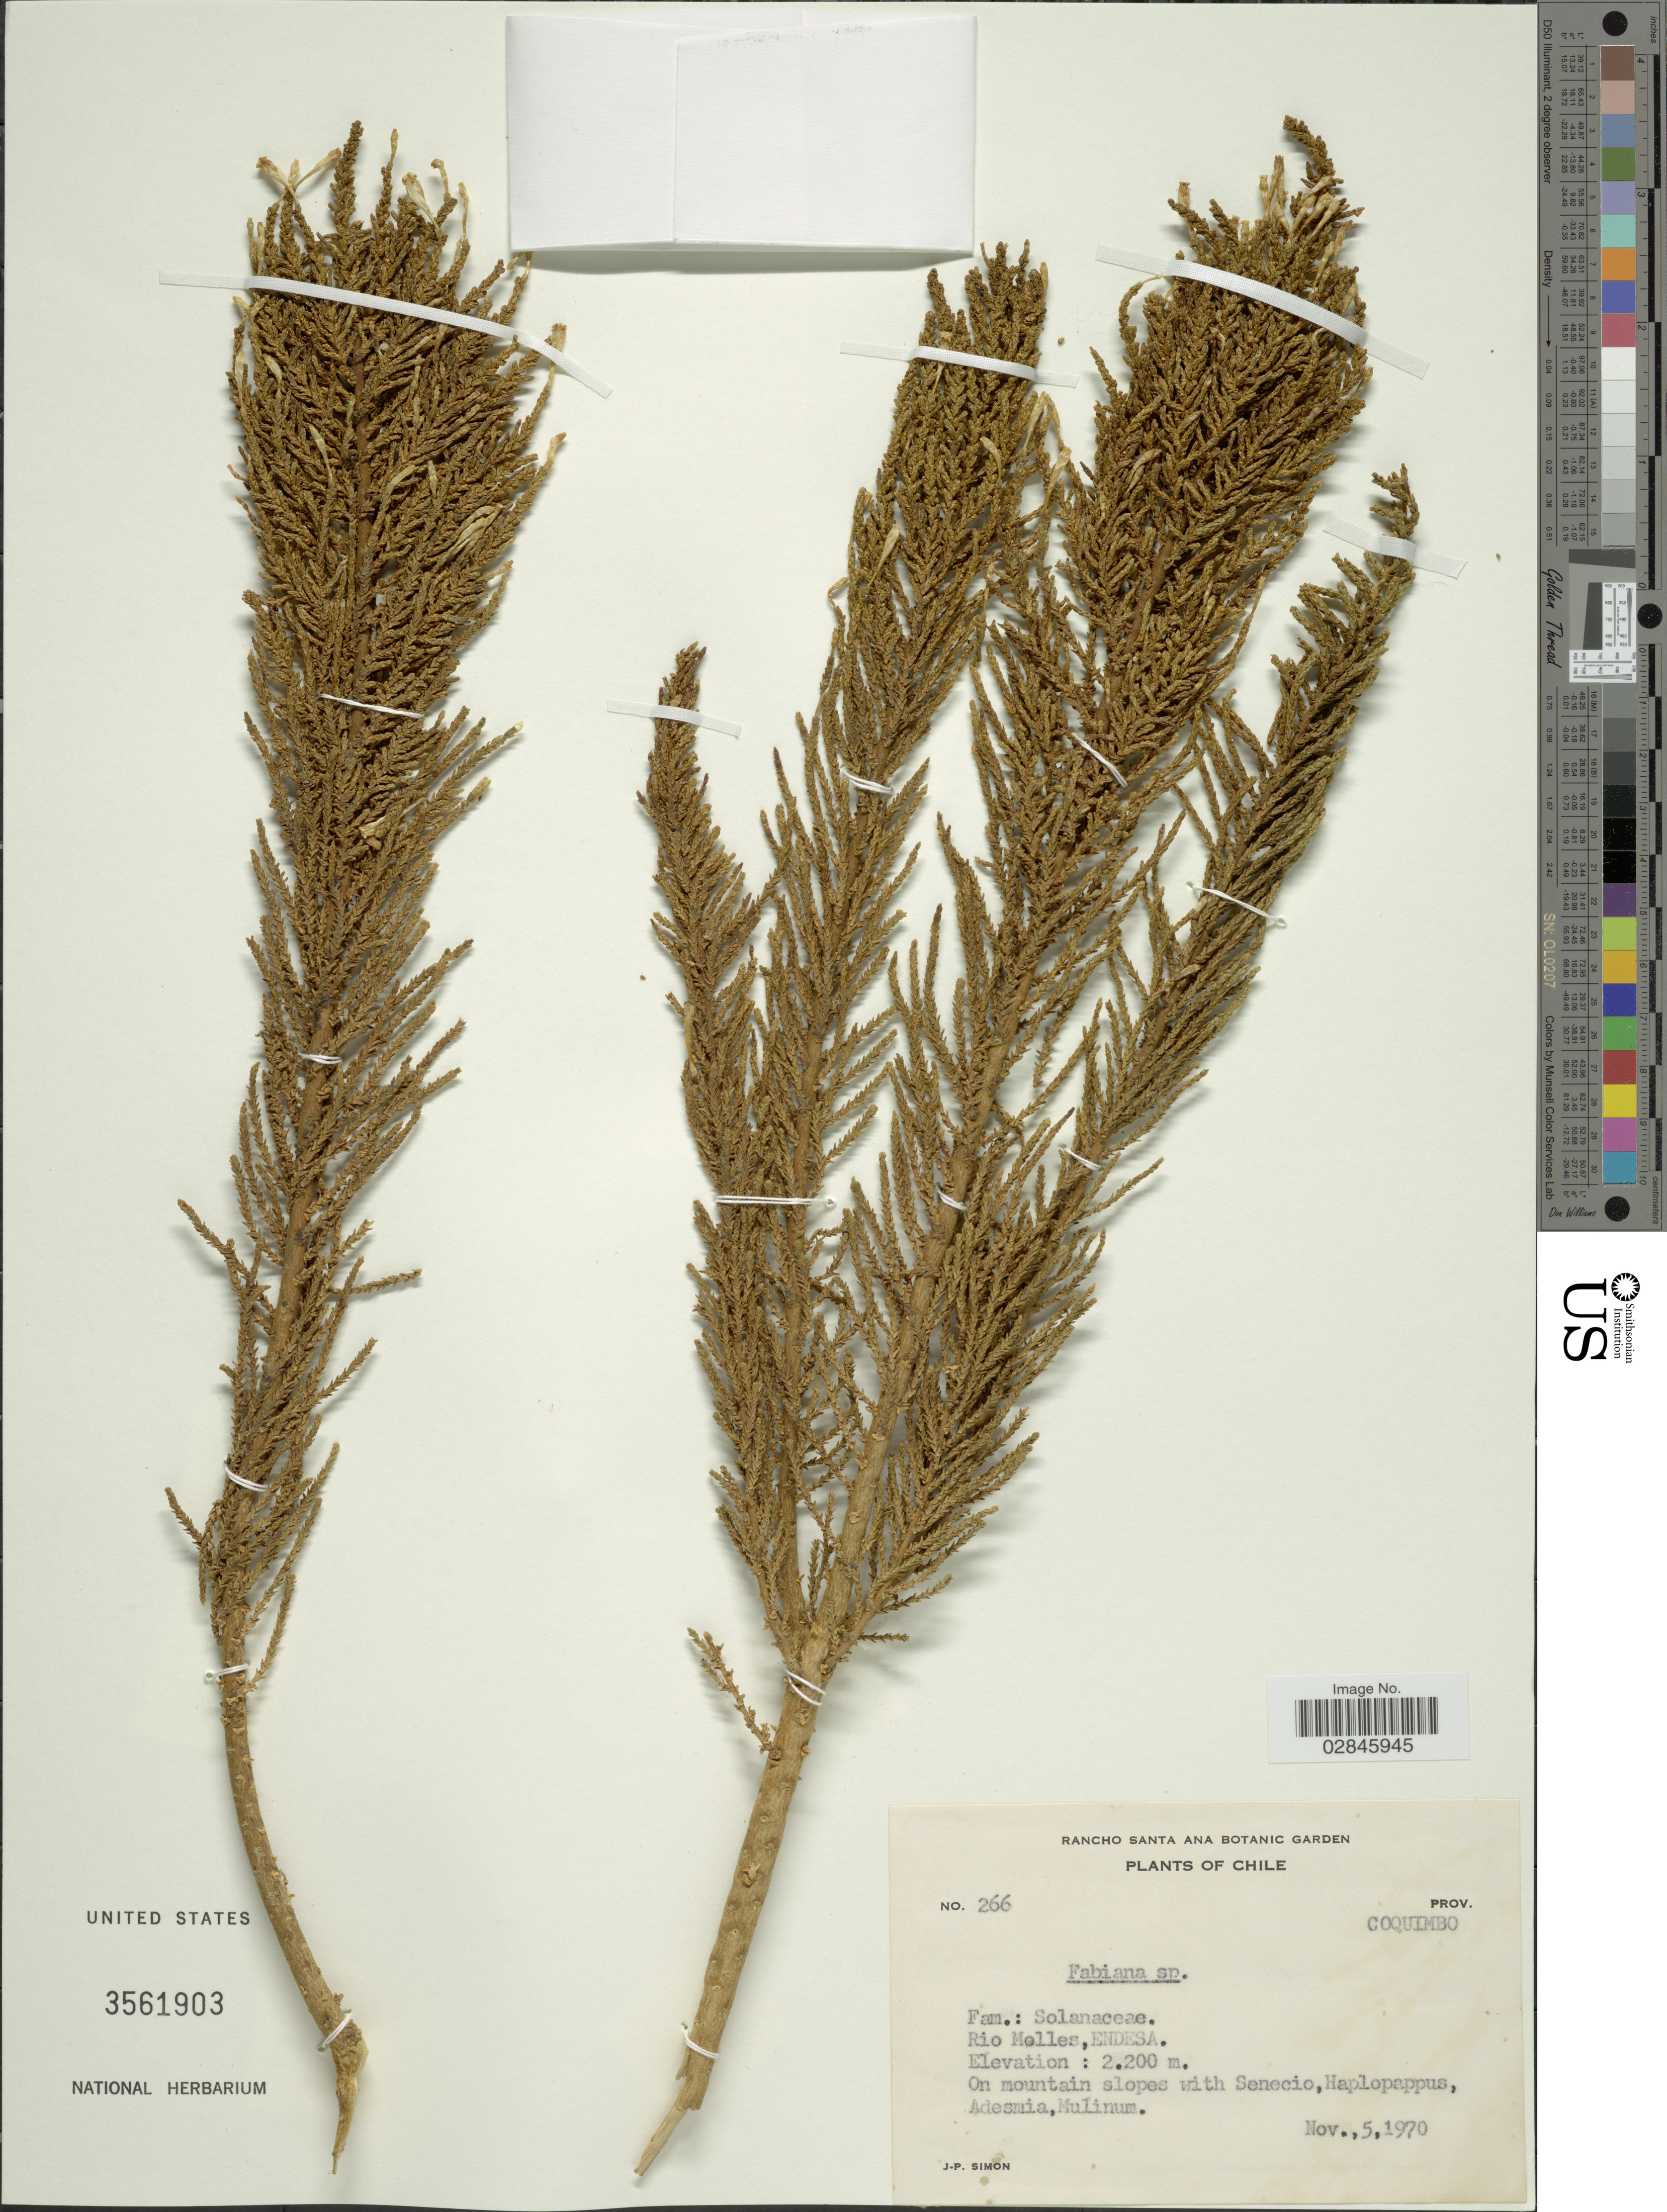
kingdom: Plantae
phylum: Tracheophyta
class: Magnoliopsida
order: Solanales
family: Solanaceae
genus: Fabiana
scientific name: Fabiana sp.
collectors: J.-P. Simon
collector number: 266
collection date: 1970-11-05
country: Chile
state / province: Coquimbo (IV)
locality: Rio Molles, Endesa.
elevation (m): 2200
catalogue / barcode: US 3561903